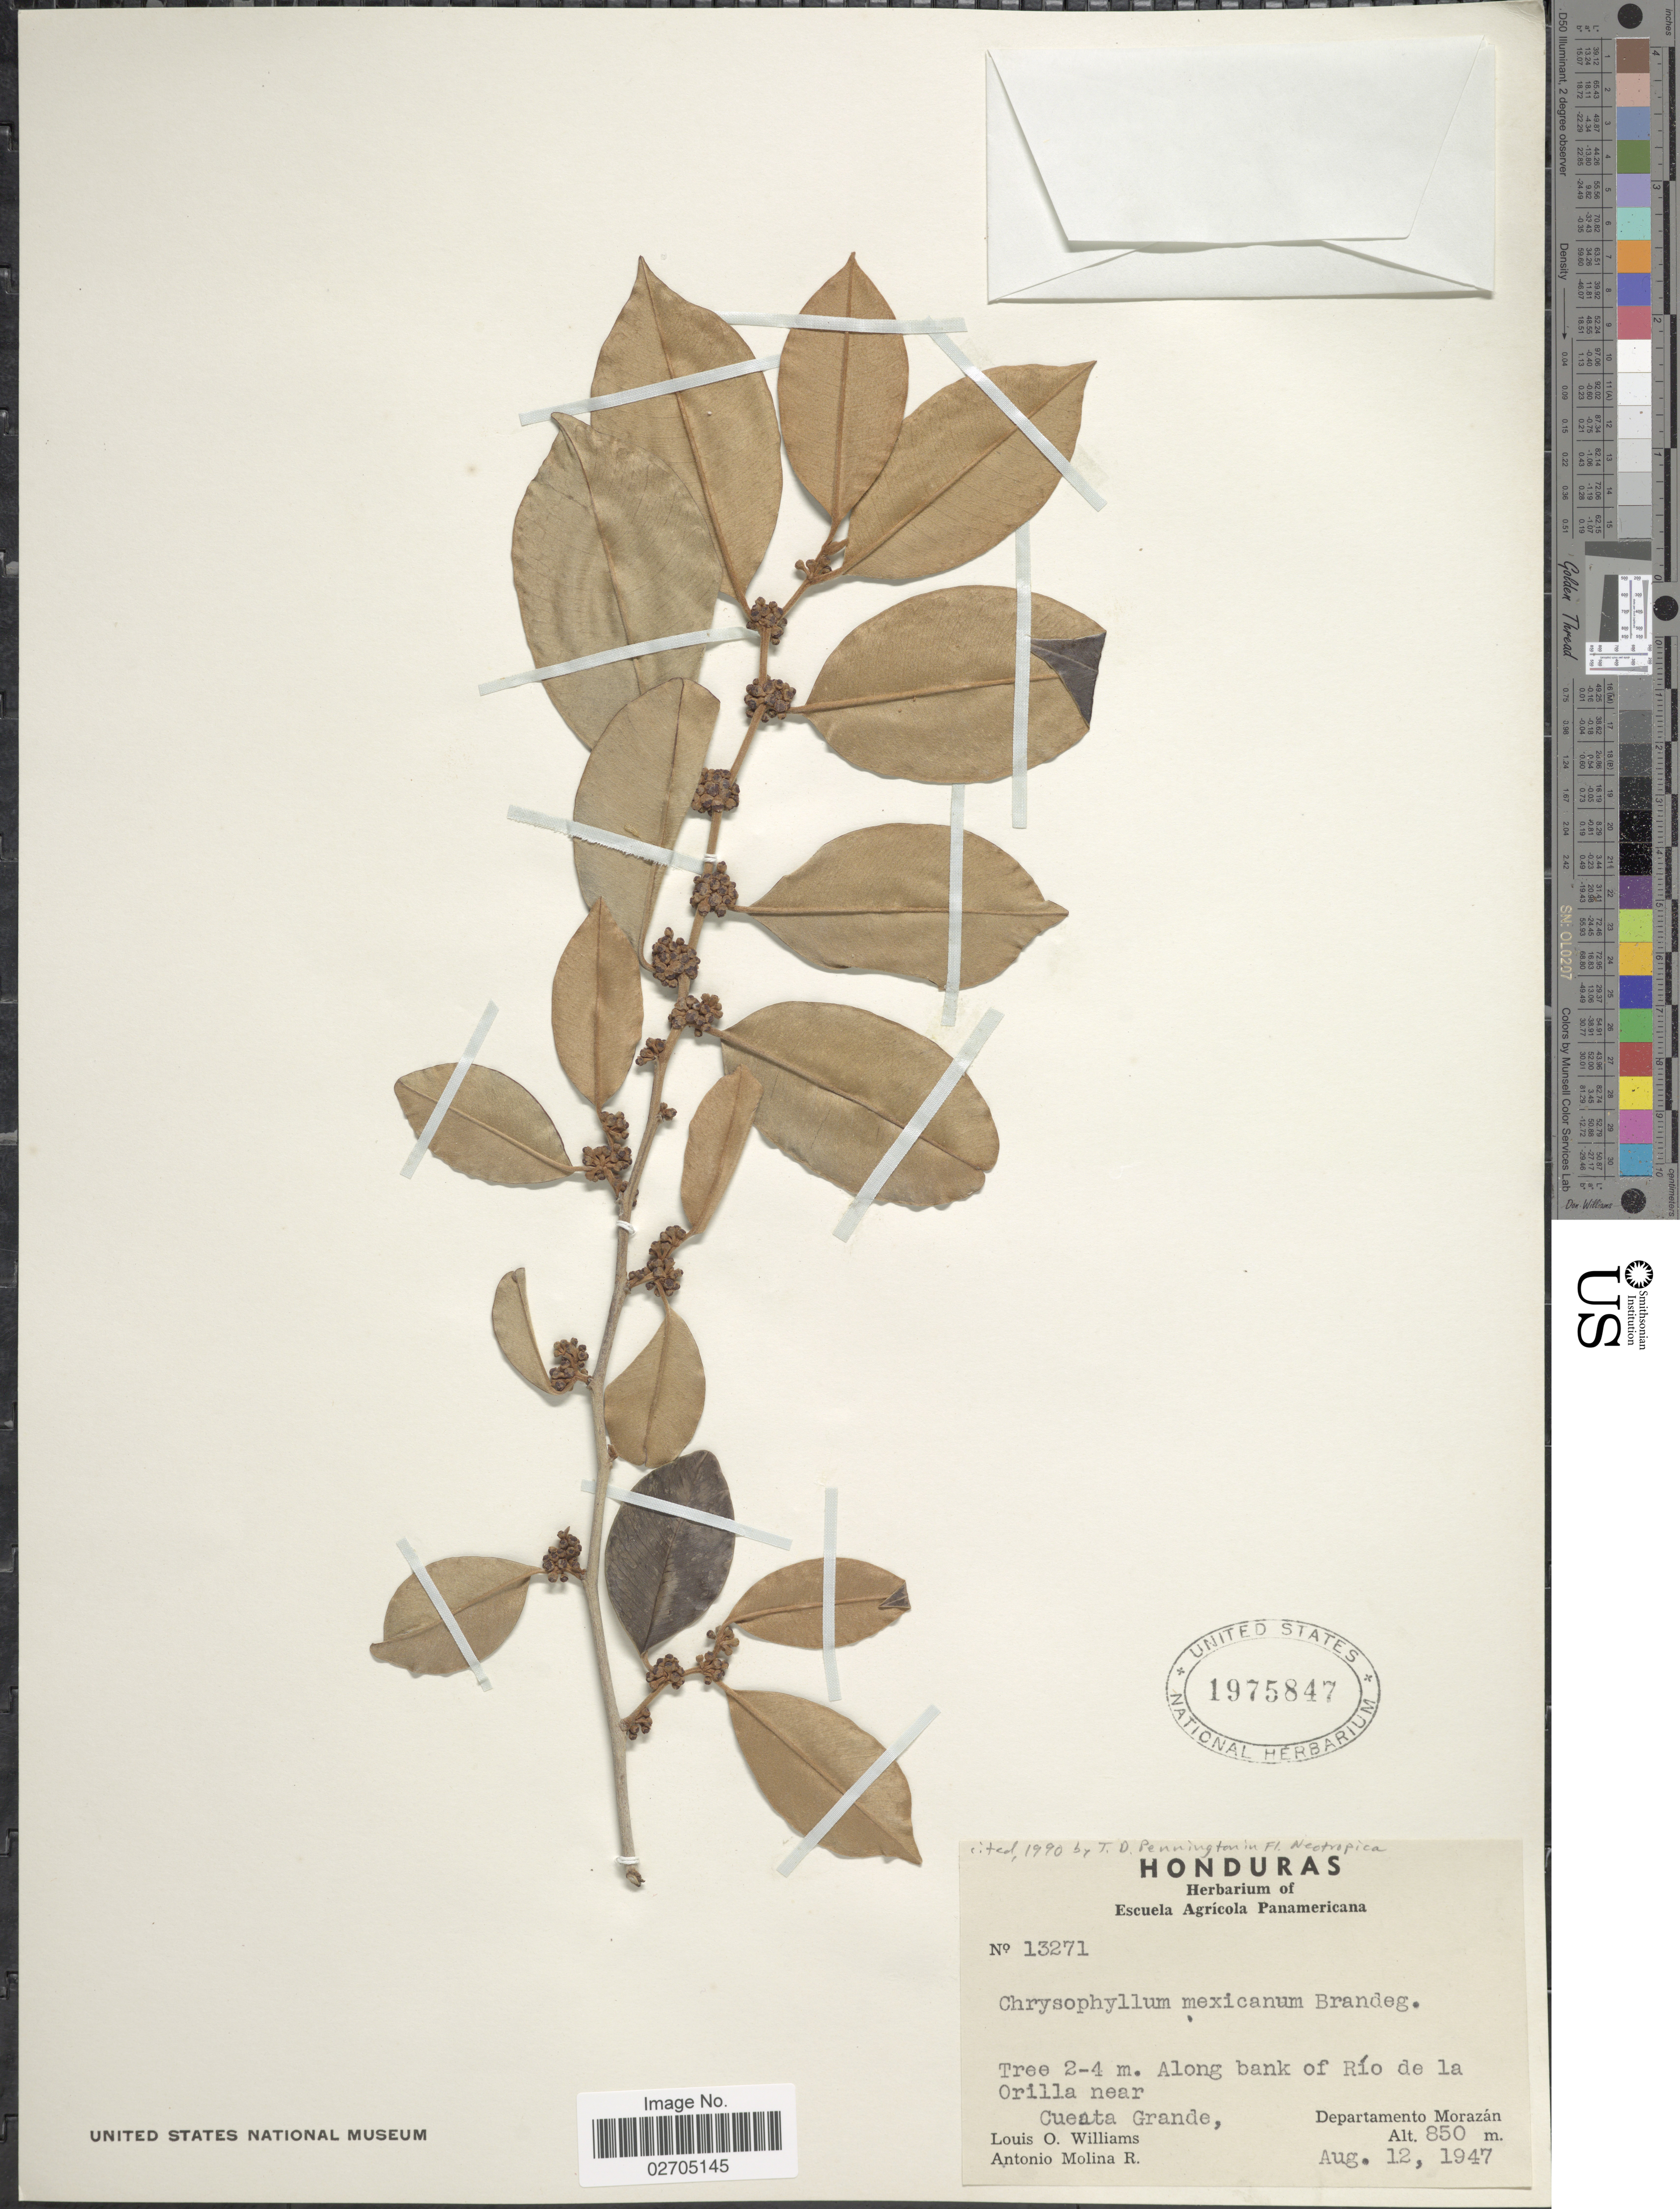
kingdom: Plantae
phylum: Tracheophyta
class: Magnoliopsida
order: Ericales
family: Sapotaceae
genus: Chrysophyllum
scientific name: Chrysophyllum mexicanum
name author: Brandegee ex Standl.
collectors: L. O. Williams & A. Molina R.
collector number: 13271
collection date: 1947-08-12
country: Honduras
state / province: Fco. Morazán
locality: Along bank of Rio de la Orilla near Cuesta Grande, Departamento Morazan.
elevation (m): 850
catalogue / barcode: US 1975847